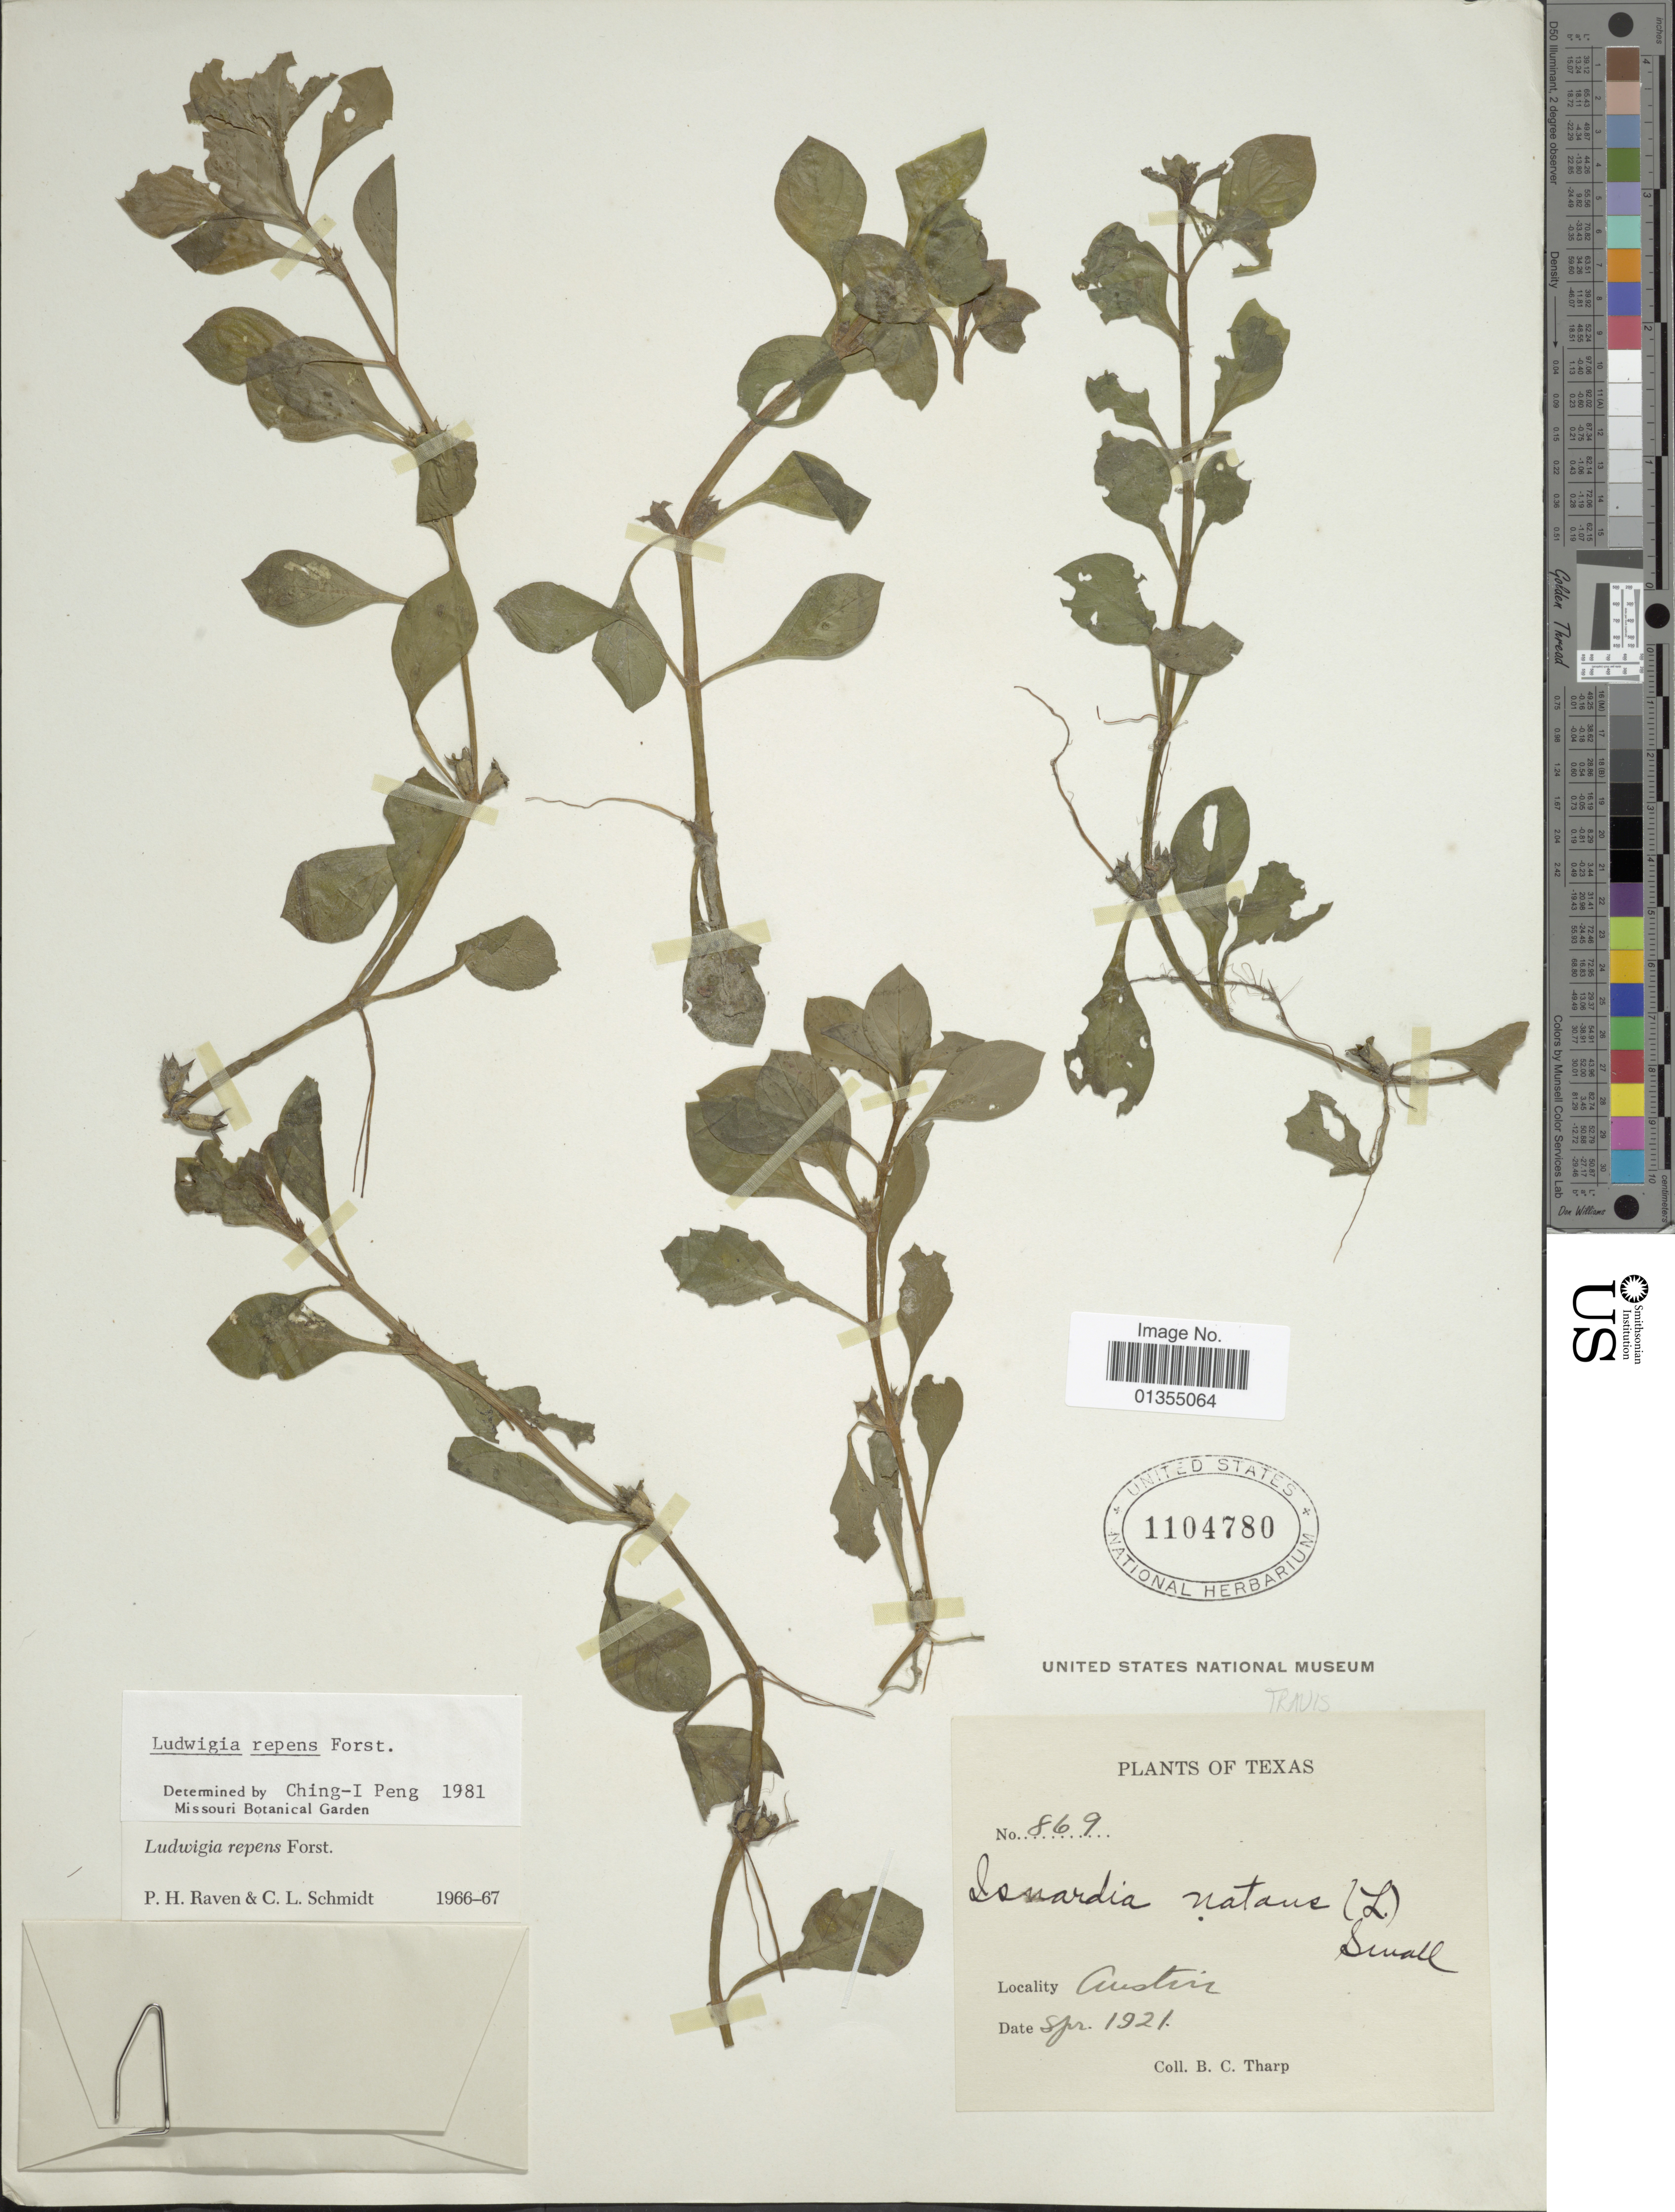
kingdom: Plantae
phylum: Tracheophyta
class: Magnoliopsida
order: Myrtales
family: Onagraceae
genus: Ludwigia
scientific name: Ludwigia repens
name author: J.R. Forst.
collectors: B. C. Tharp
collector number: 869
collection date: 1921-09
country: United States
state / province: Texas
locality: Austin, Travis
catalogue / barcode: US 1104780